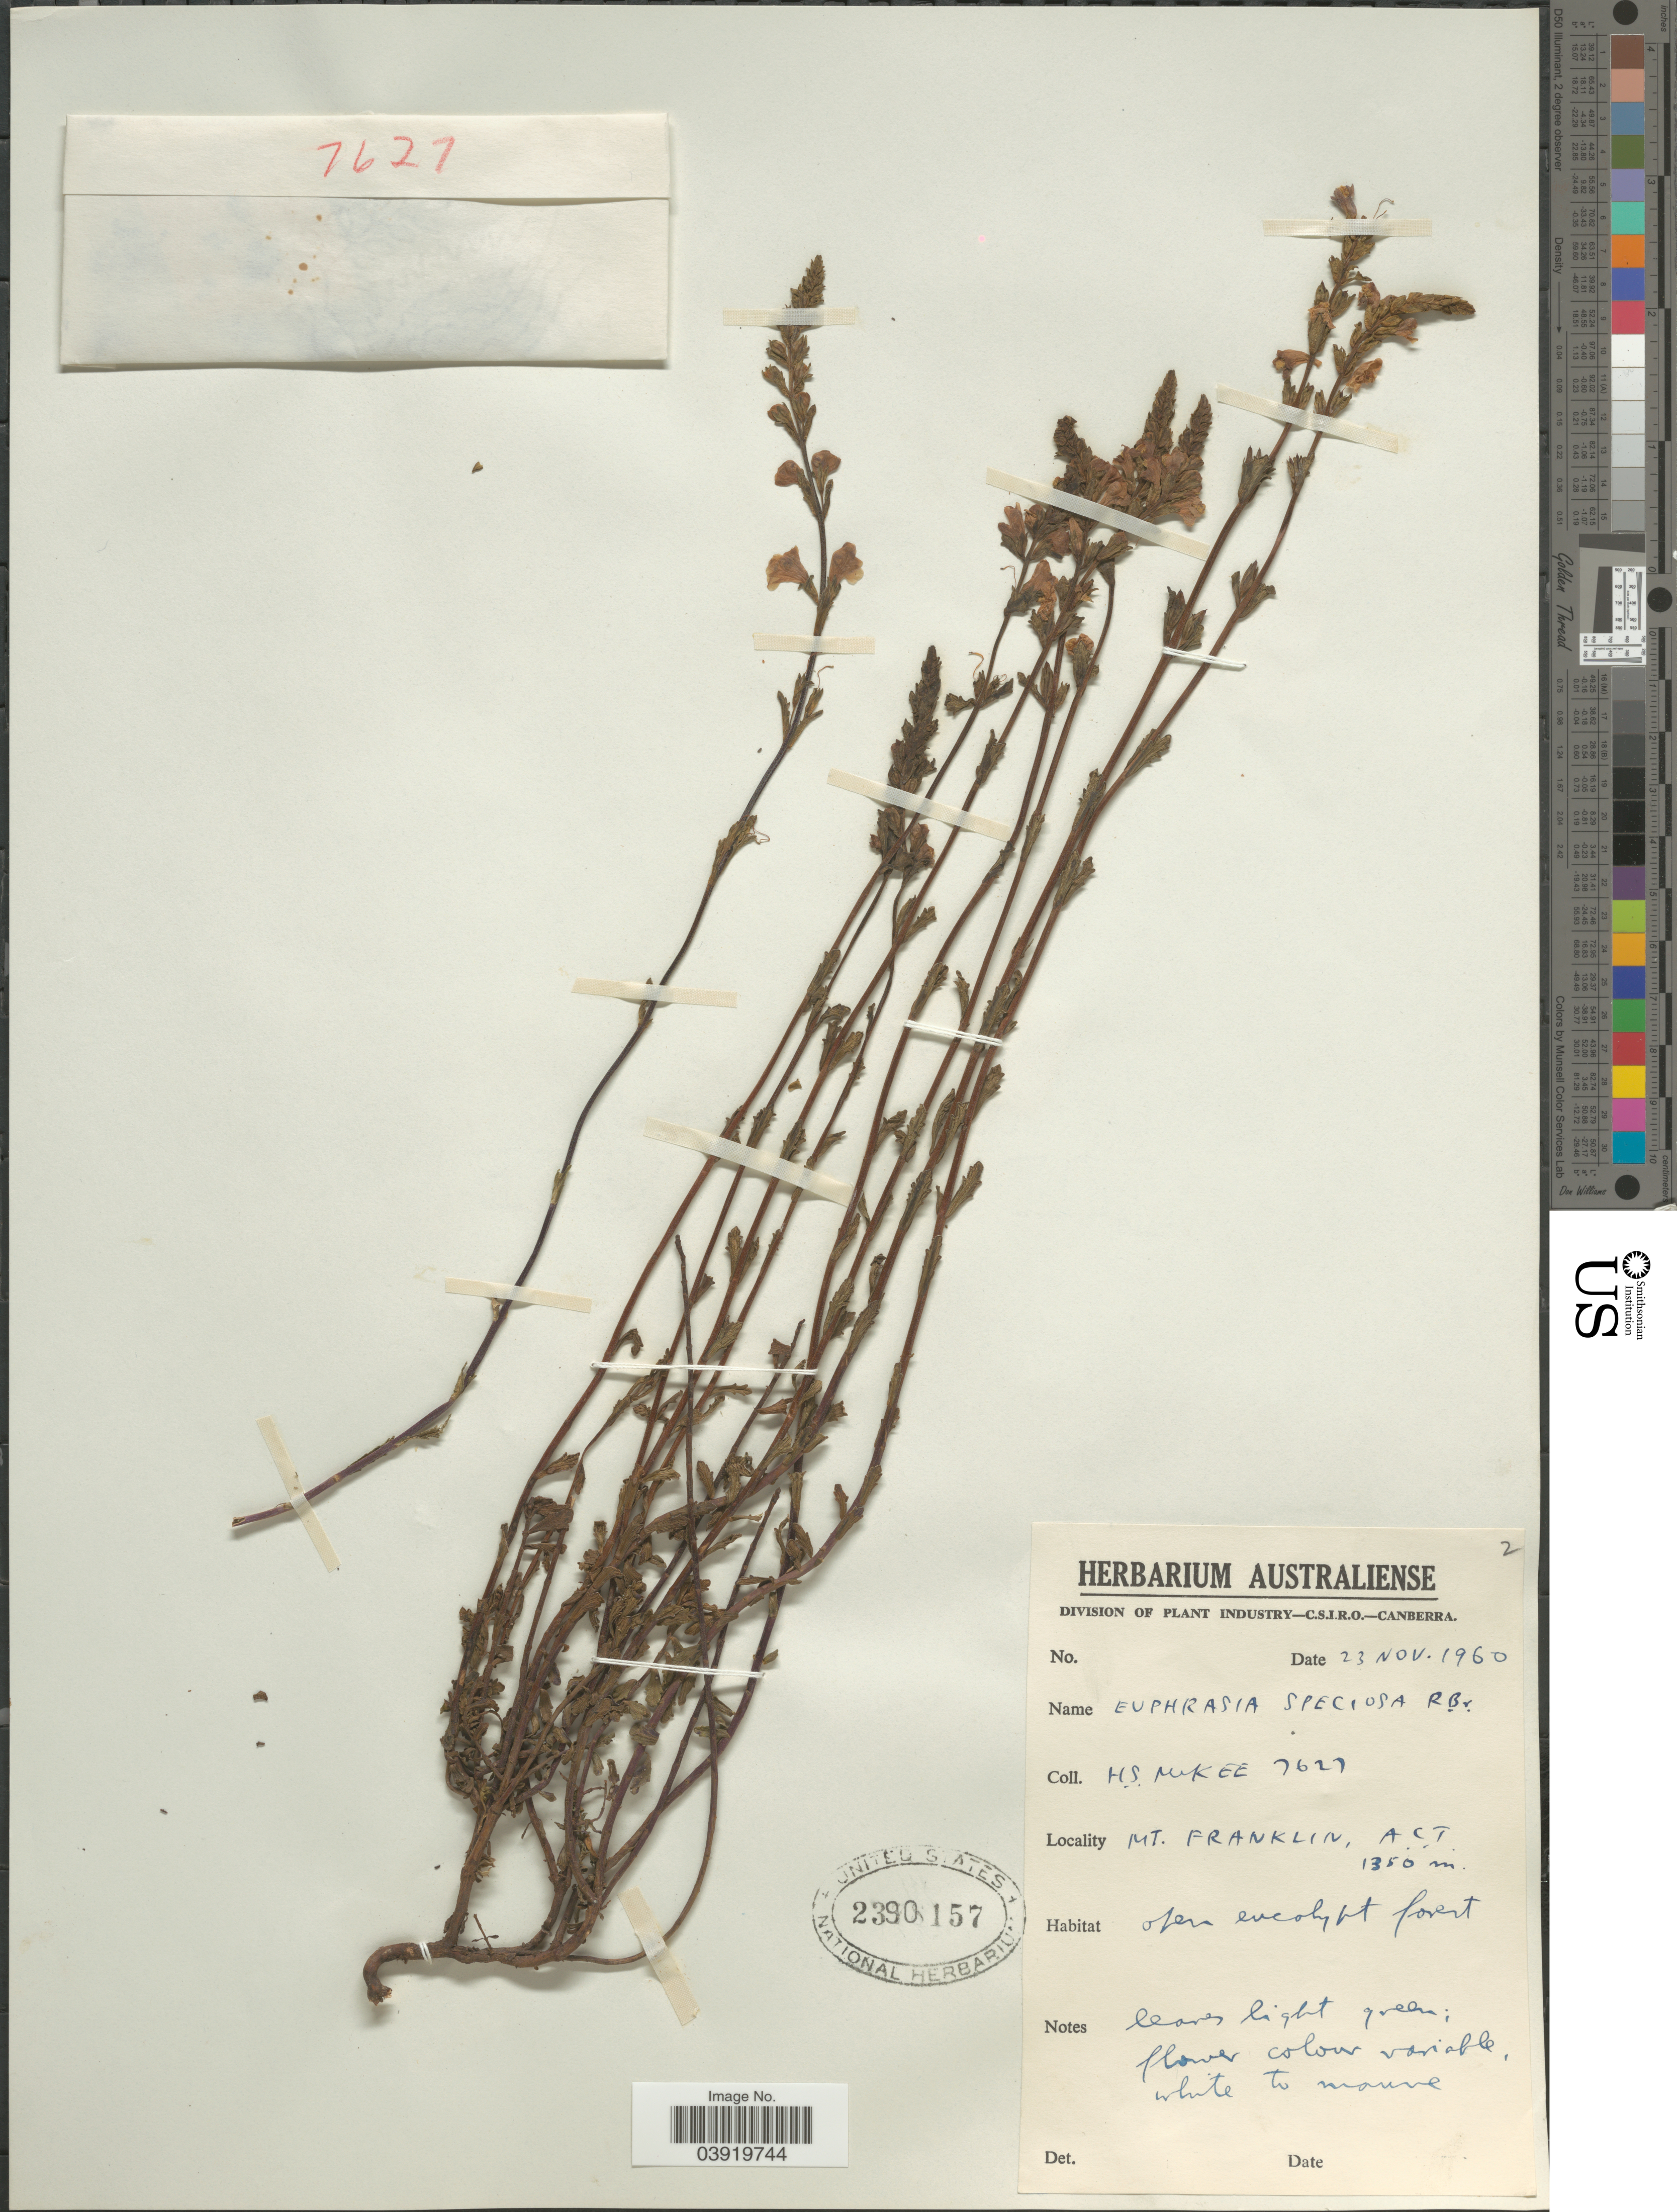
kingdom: Plantae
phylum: Tracheophyta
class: Magnoliopsida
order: Lamiales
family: Orobanchaceae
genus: Euphrasia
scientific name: Euphrasia speciosa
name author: R. Br.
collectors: H. S. McKee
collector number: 7627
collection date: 1960-11-23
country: Australia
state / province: Western Australia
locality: Mt. Franklin.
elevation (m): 1350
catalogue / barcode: US 2390157